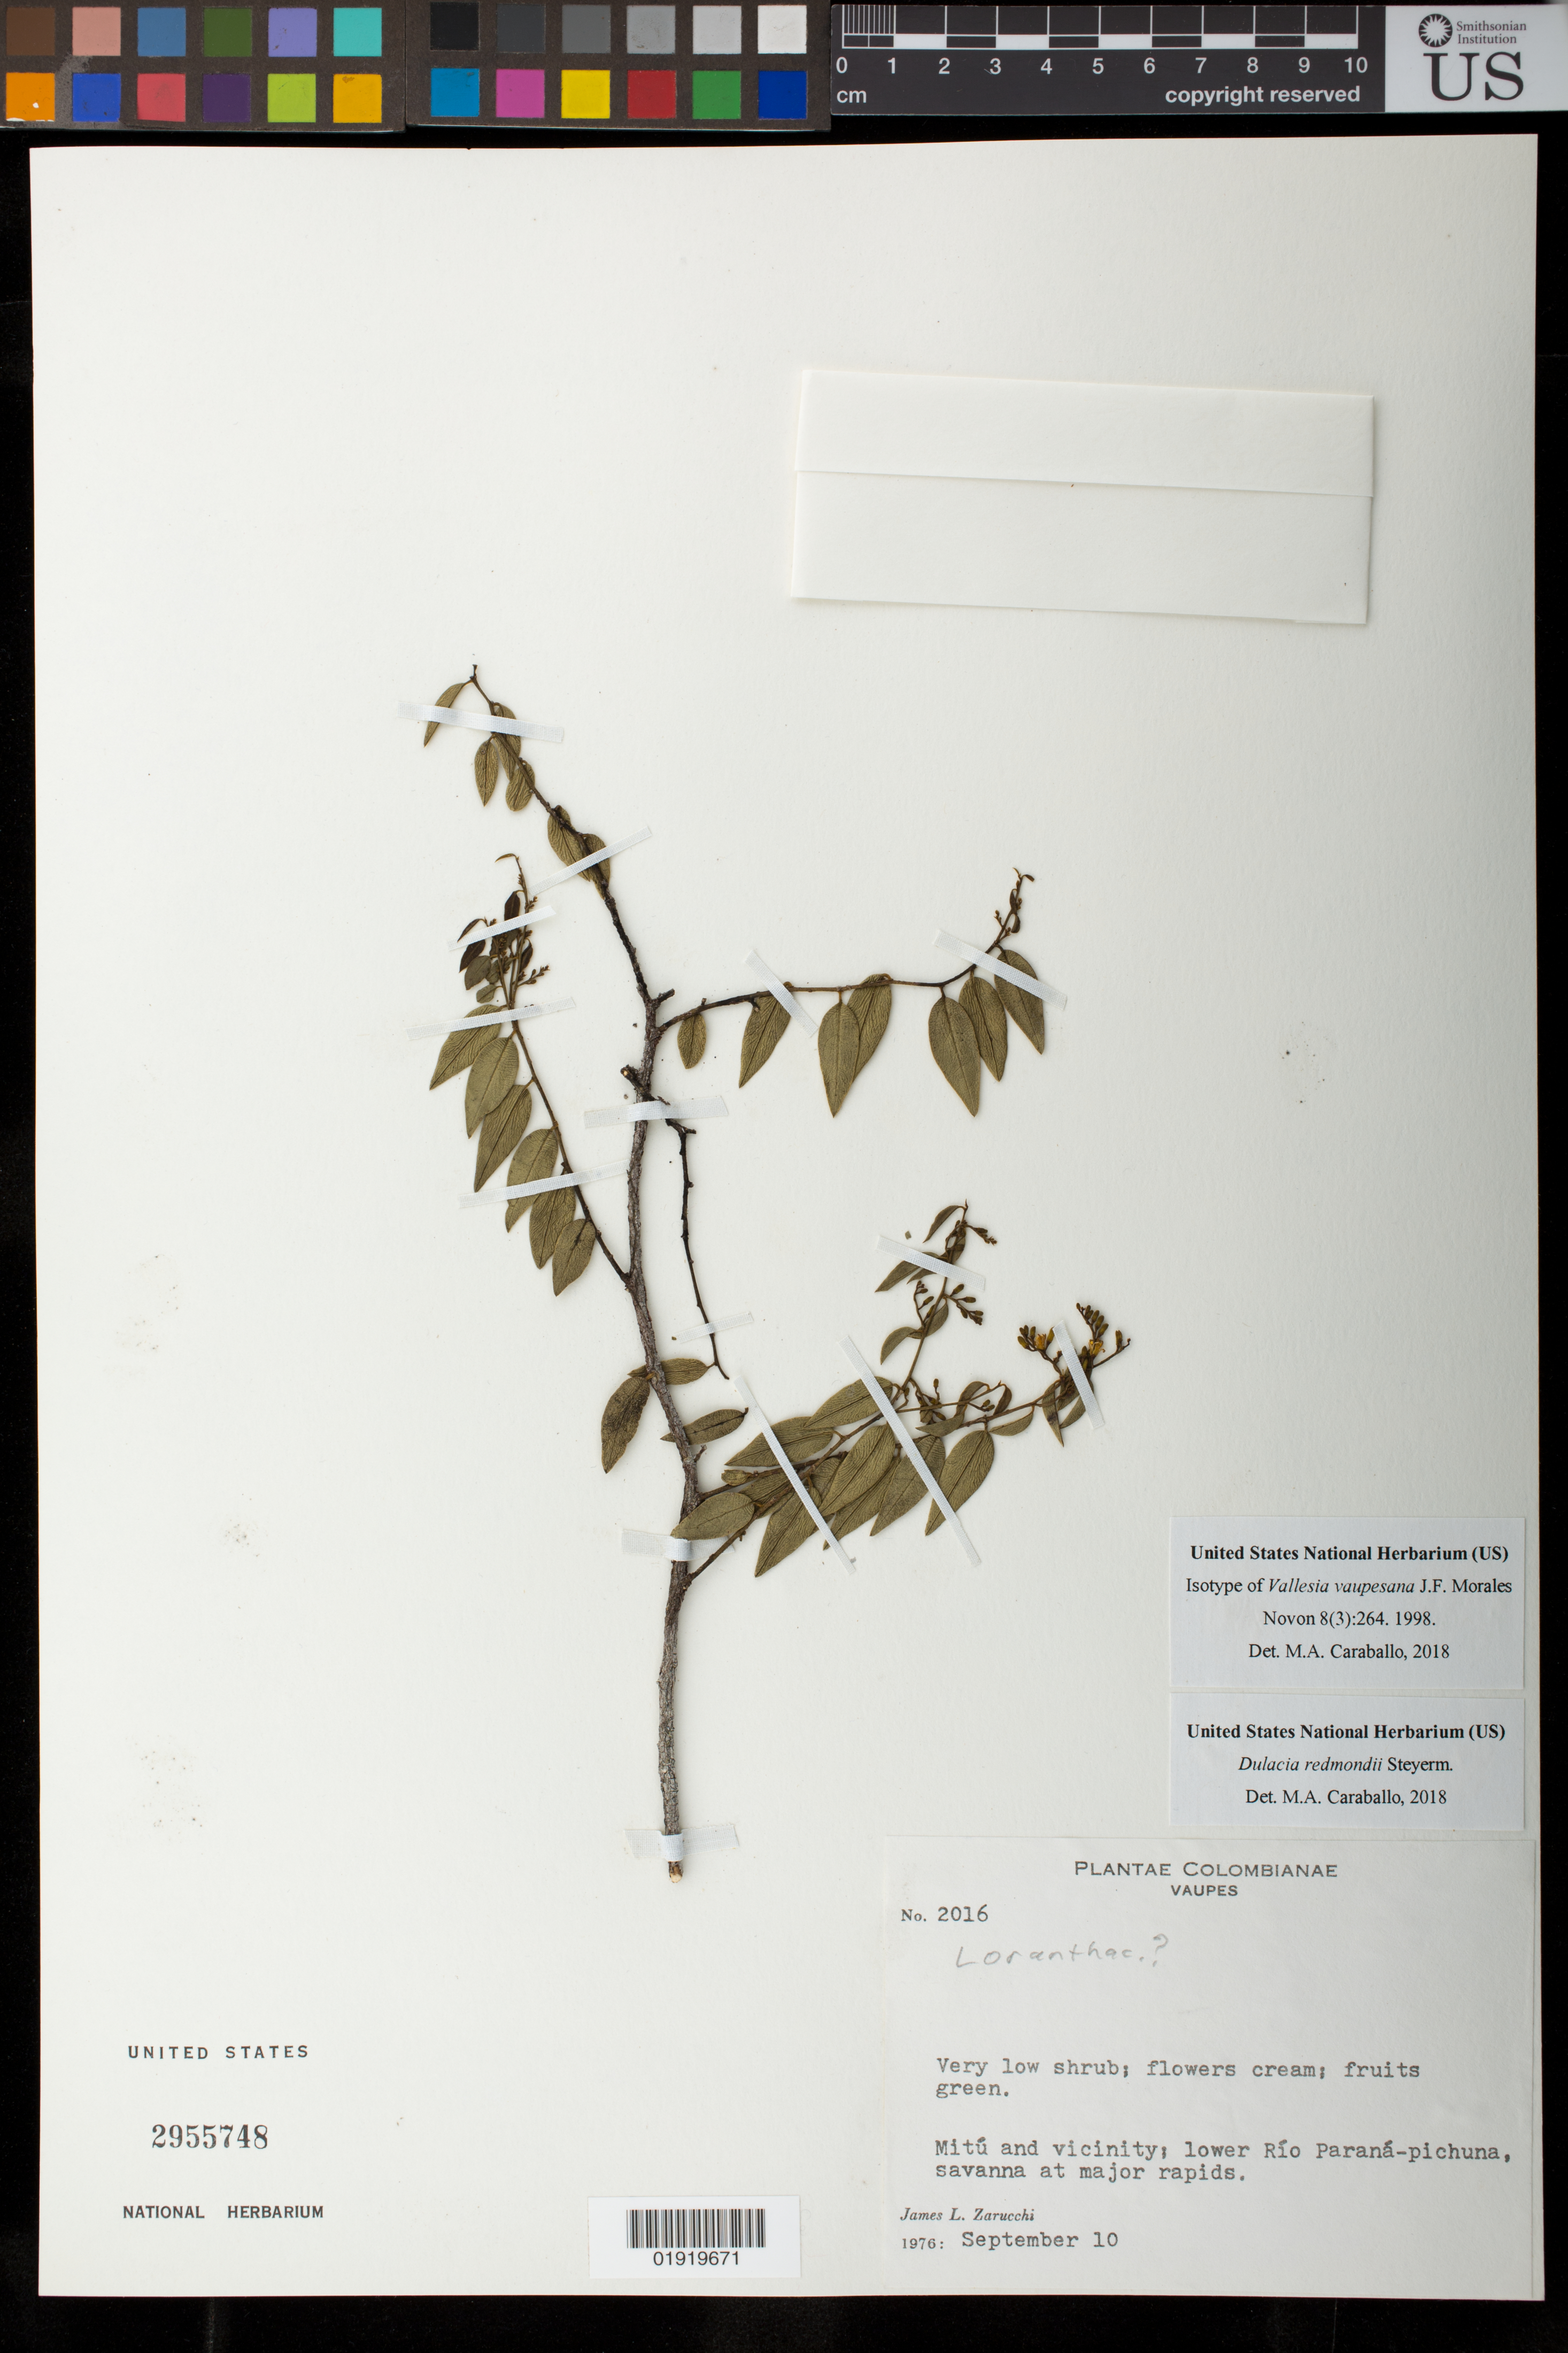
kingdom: Plantae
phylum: Tracheophyta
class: Magnoliopsida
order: Gentianales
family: Apocynaceae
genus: Vallesia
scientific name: Vallesia vaupesana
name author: J.F. Morales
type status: Isotype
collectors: J. L. Zarucchi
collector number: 2016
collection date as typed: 10 Sep 1976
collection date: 1976-09-10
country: Colombia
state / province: Vaupés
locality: Mitú and vicinity; lower Río Paraná-pichuna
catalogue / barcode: US 2955748